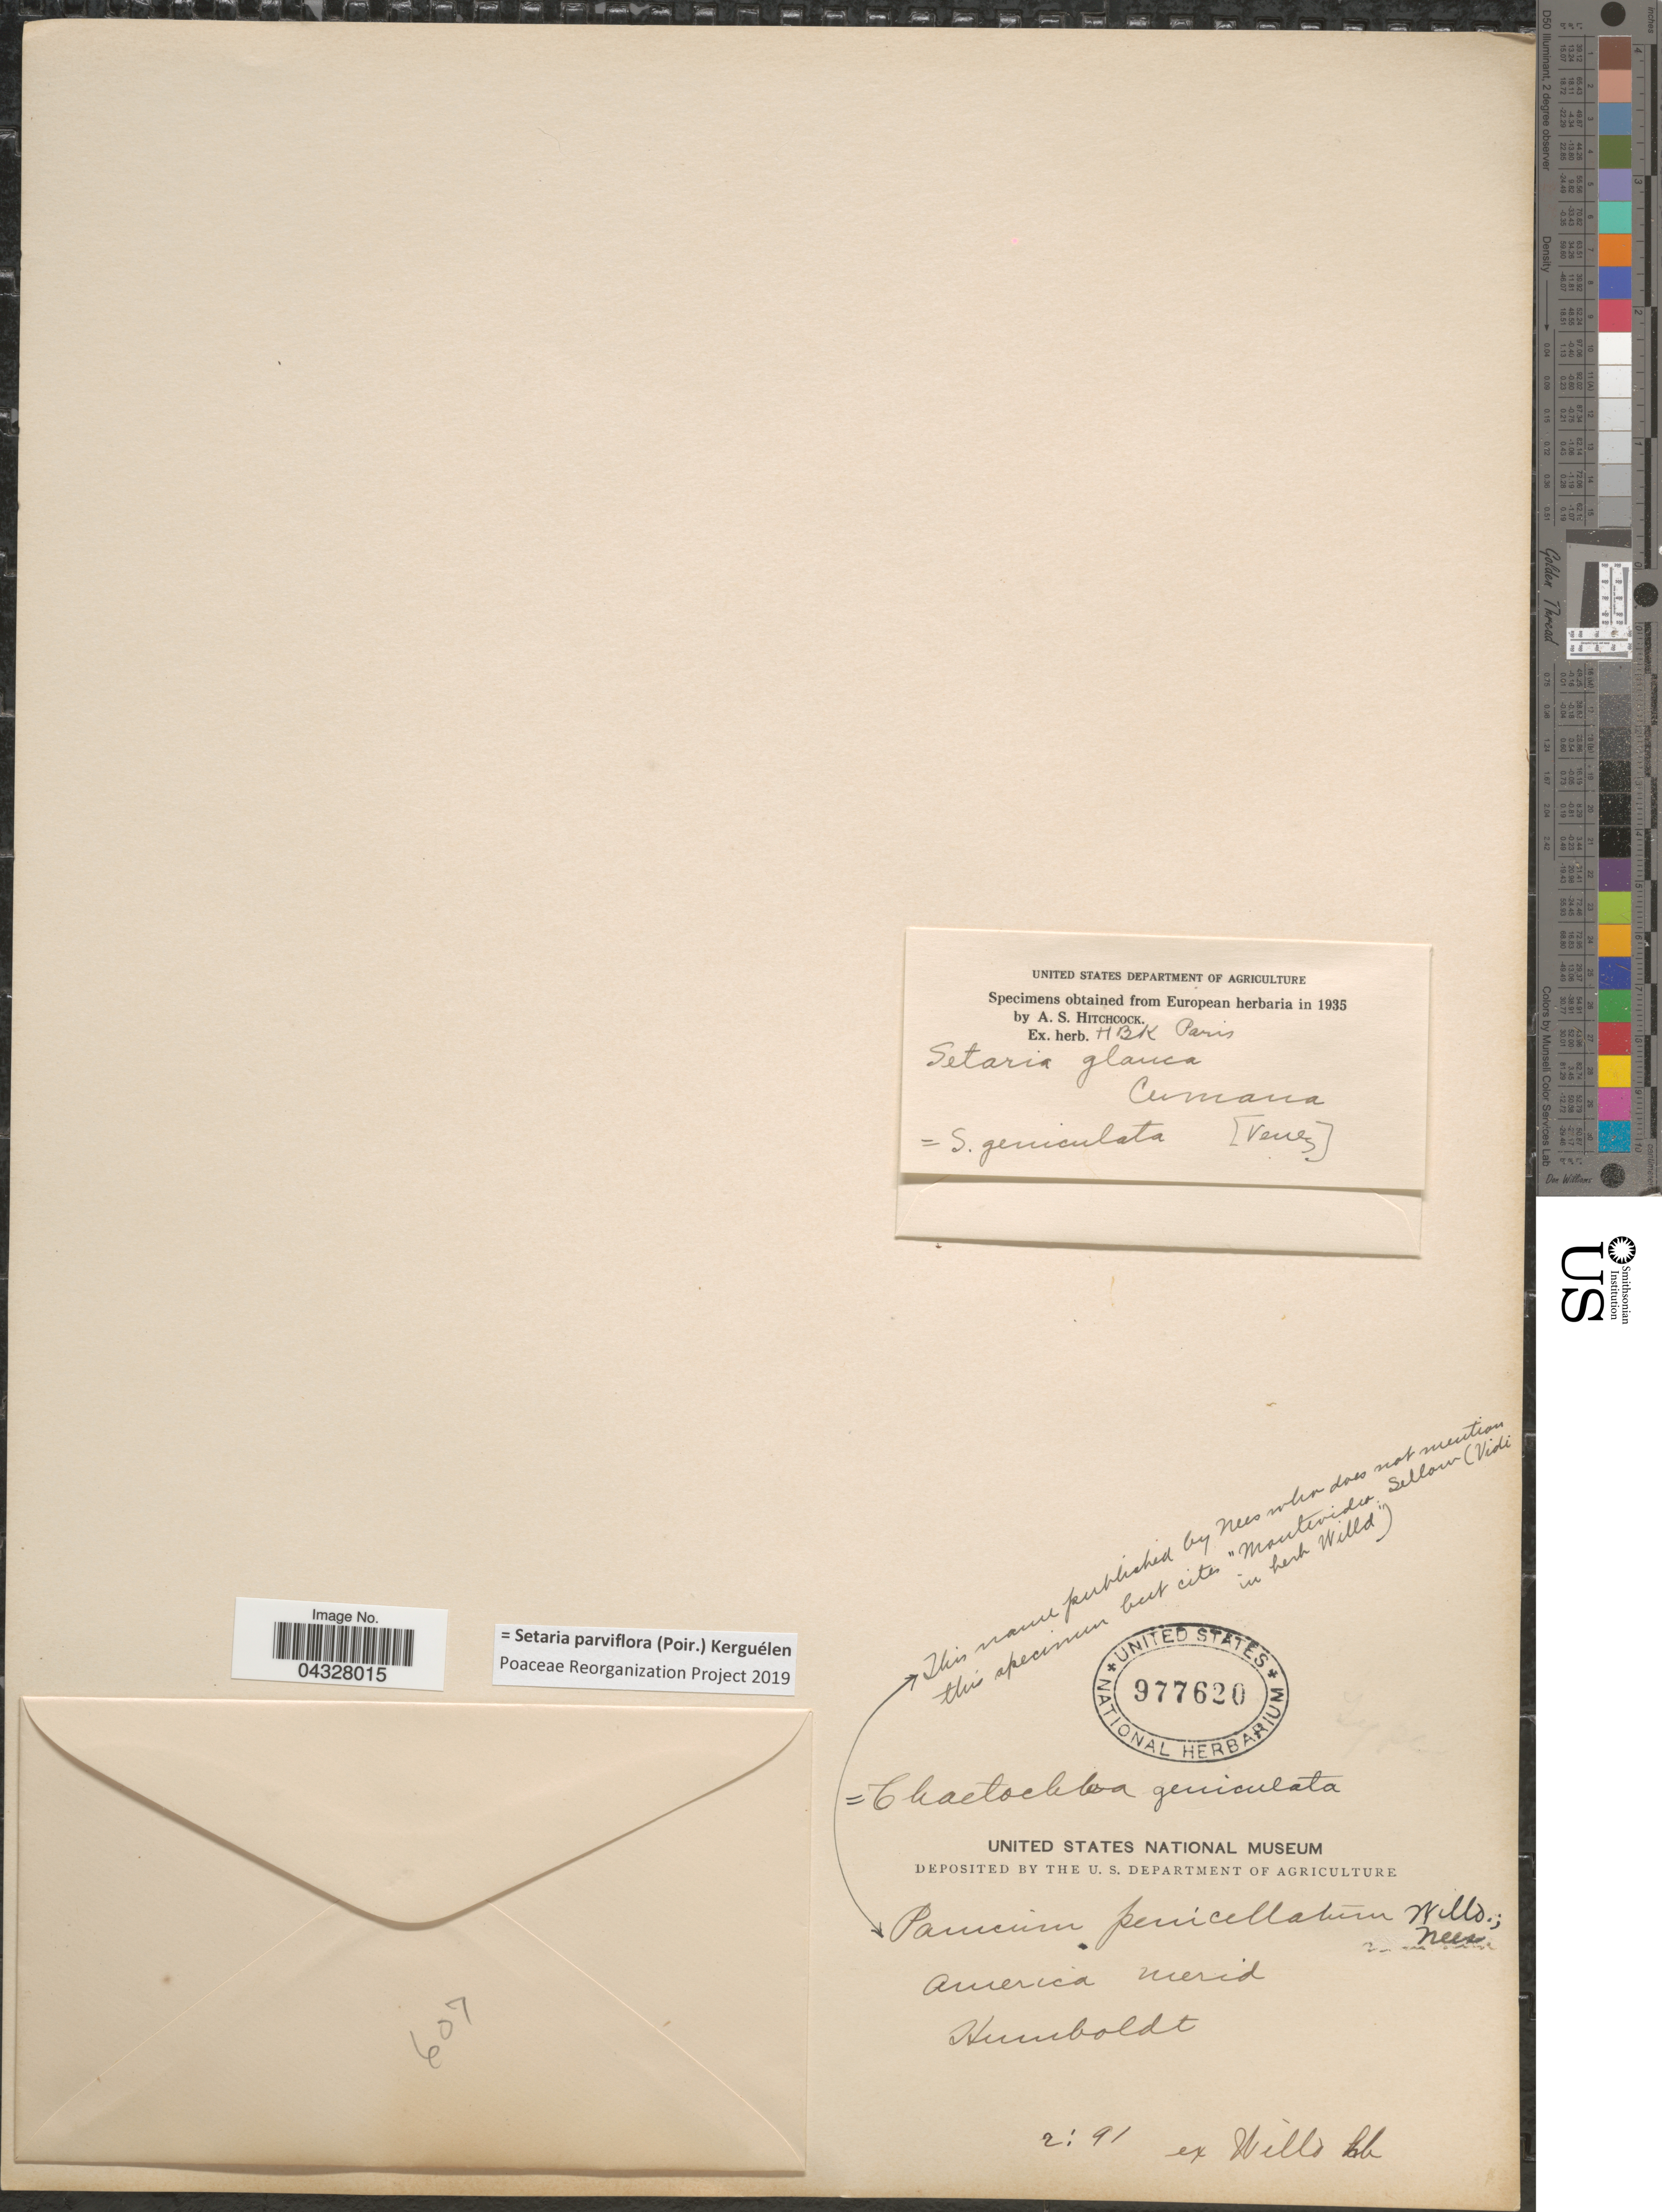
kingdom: Plantae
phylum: Tracheophyta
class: Liliopsida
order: Poales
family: Poaceae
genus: Setaria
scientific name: Setaria parviflora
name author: (Poir.) Kerguélen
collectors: Ex herb. HBK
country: Venezuela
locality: Cumana.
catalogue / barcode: US 977620-2